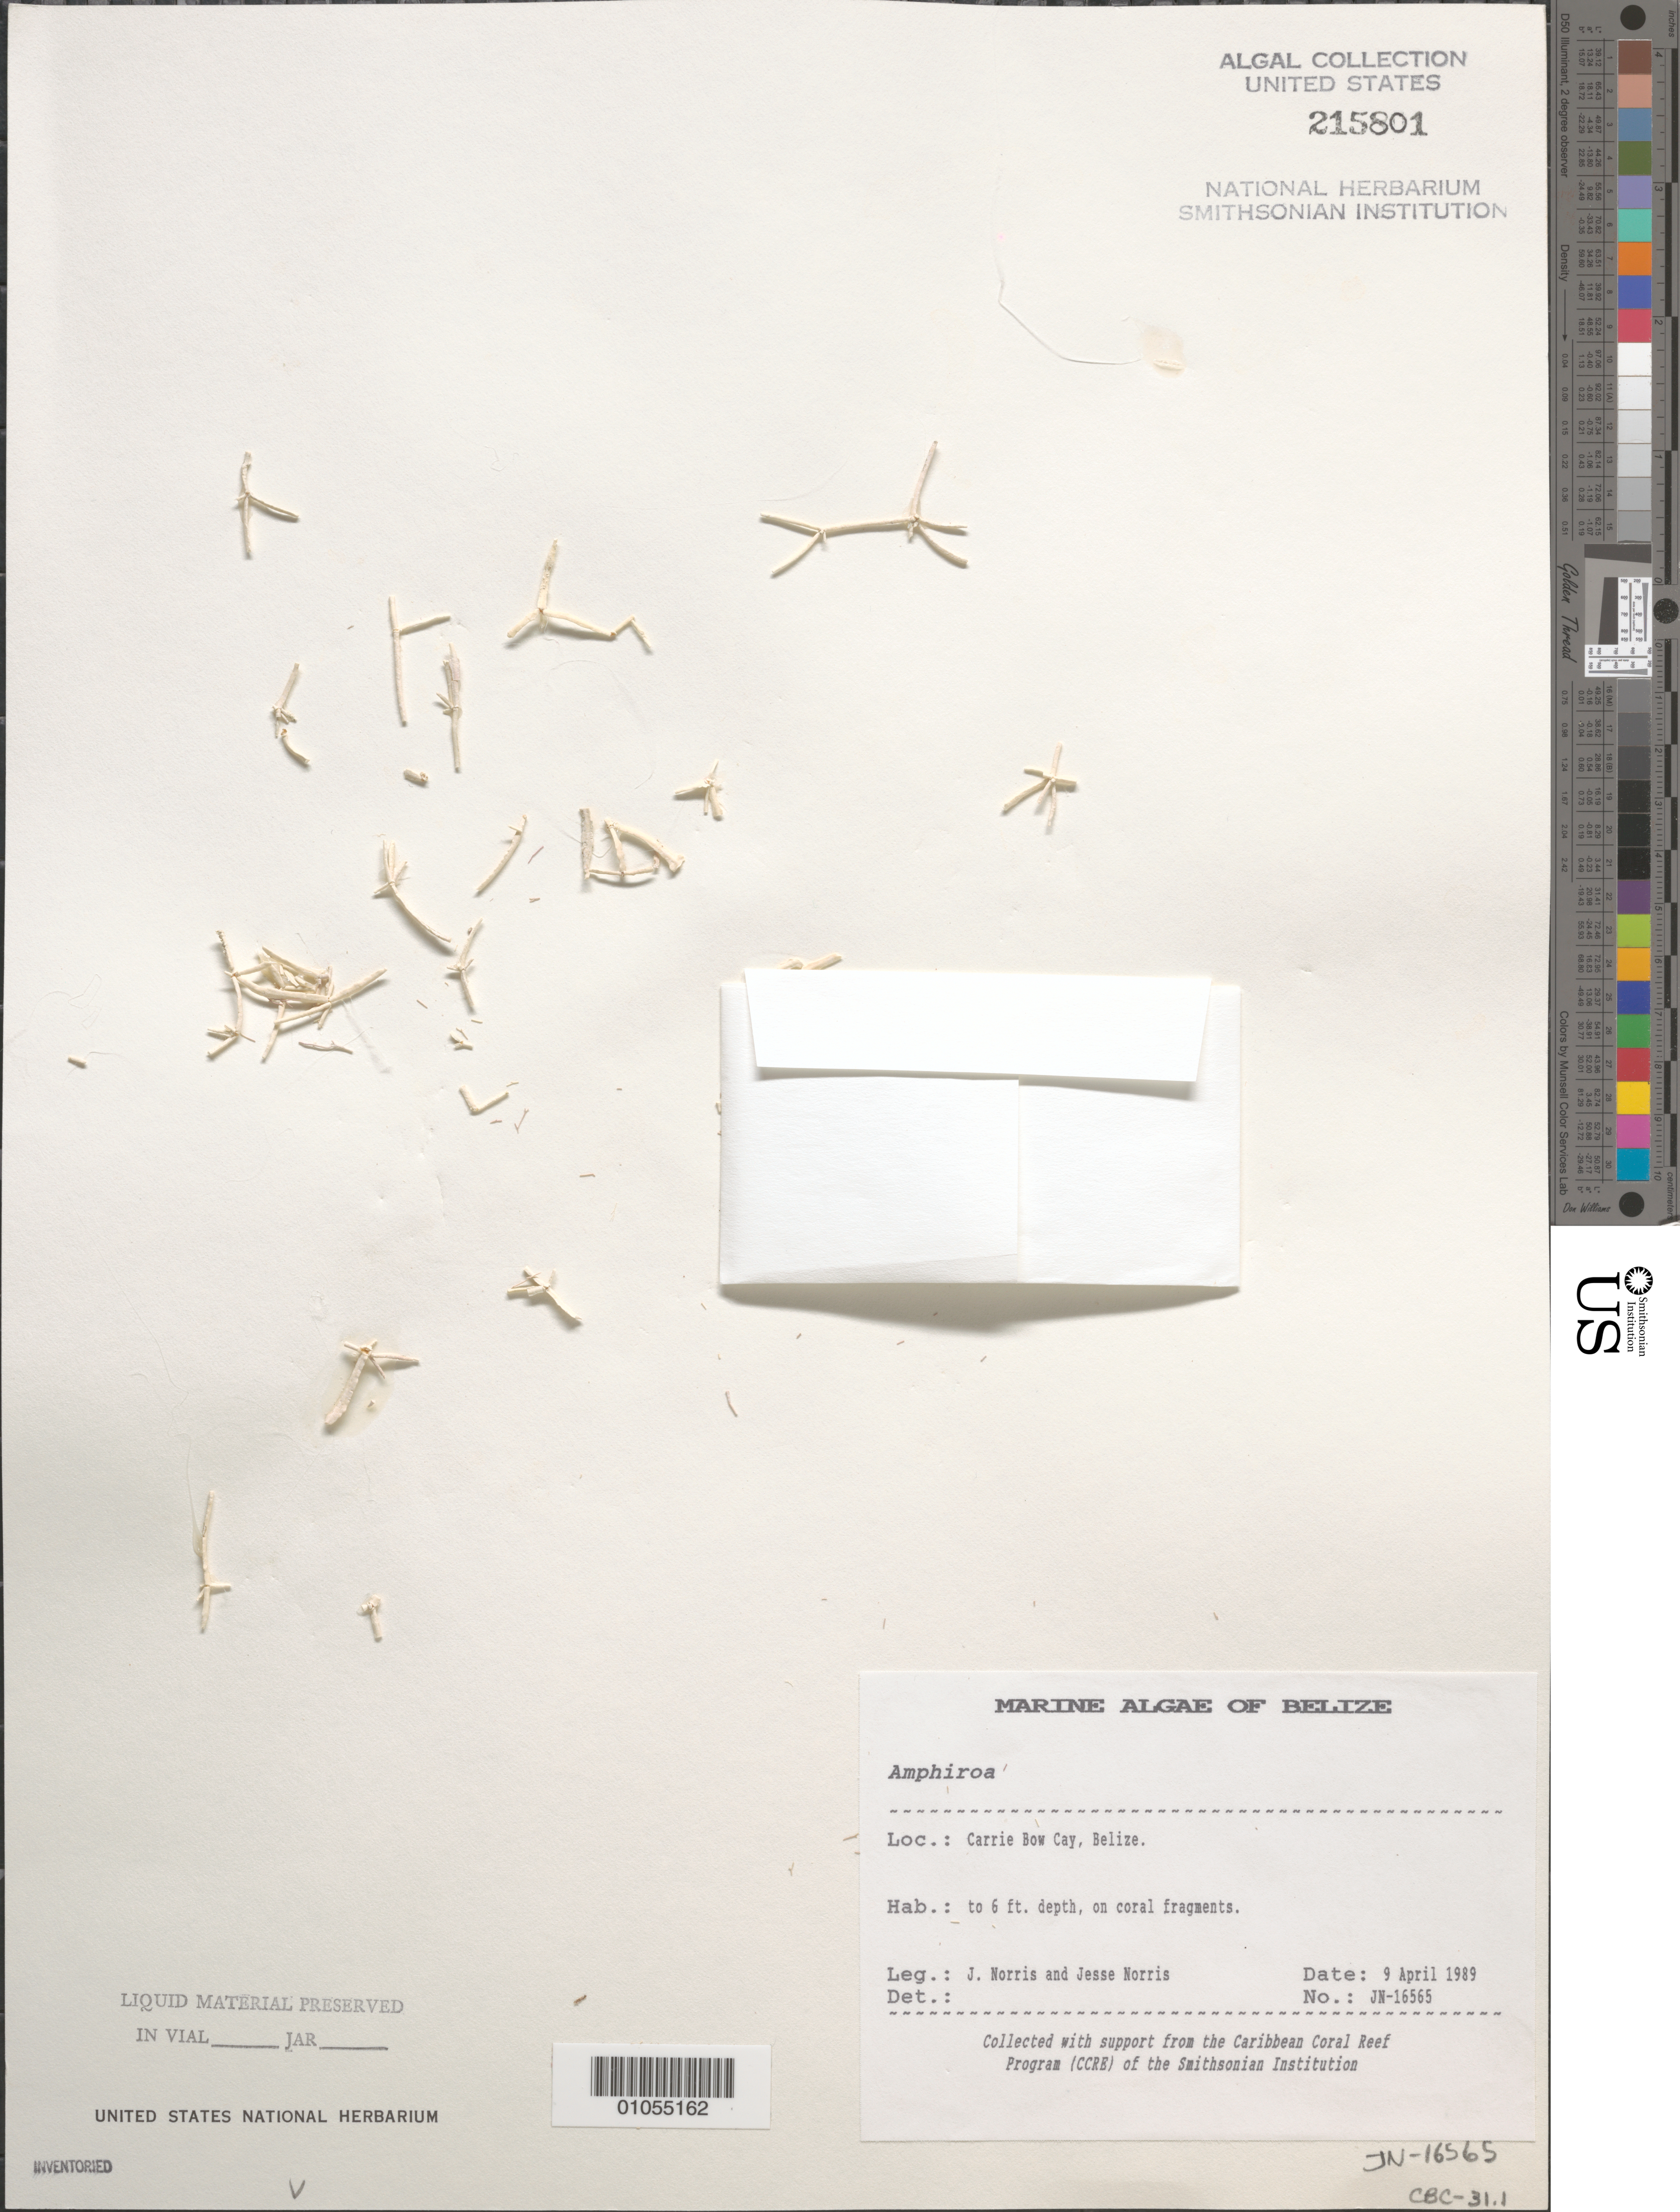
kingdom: Plantae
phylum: Rhodophyta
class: Florideophyceae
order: Corallinales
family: Lithophyllaceae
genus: Amphiroa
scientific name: Amphiroa sp.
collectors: J. N. Norris & J. A. Norris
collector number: JN-16565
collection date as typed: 09 Apr 1989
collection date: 1989-04-09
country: Belize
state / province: Stann Creek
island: Carrie Bow Cay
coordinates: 16 48' N, 88 05' W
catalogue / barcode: US 215801